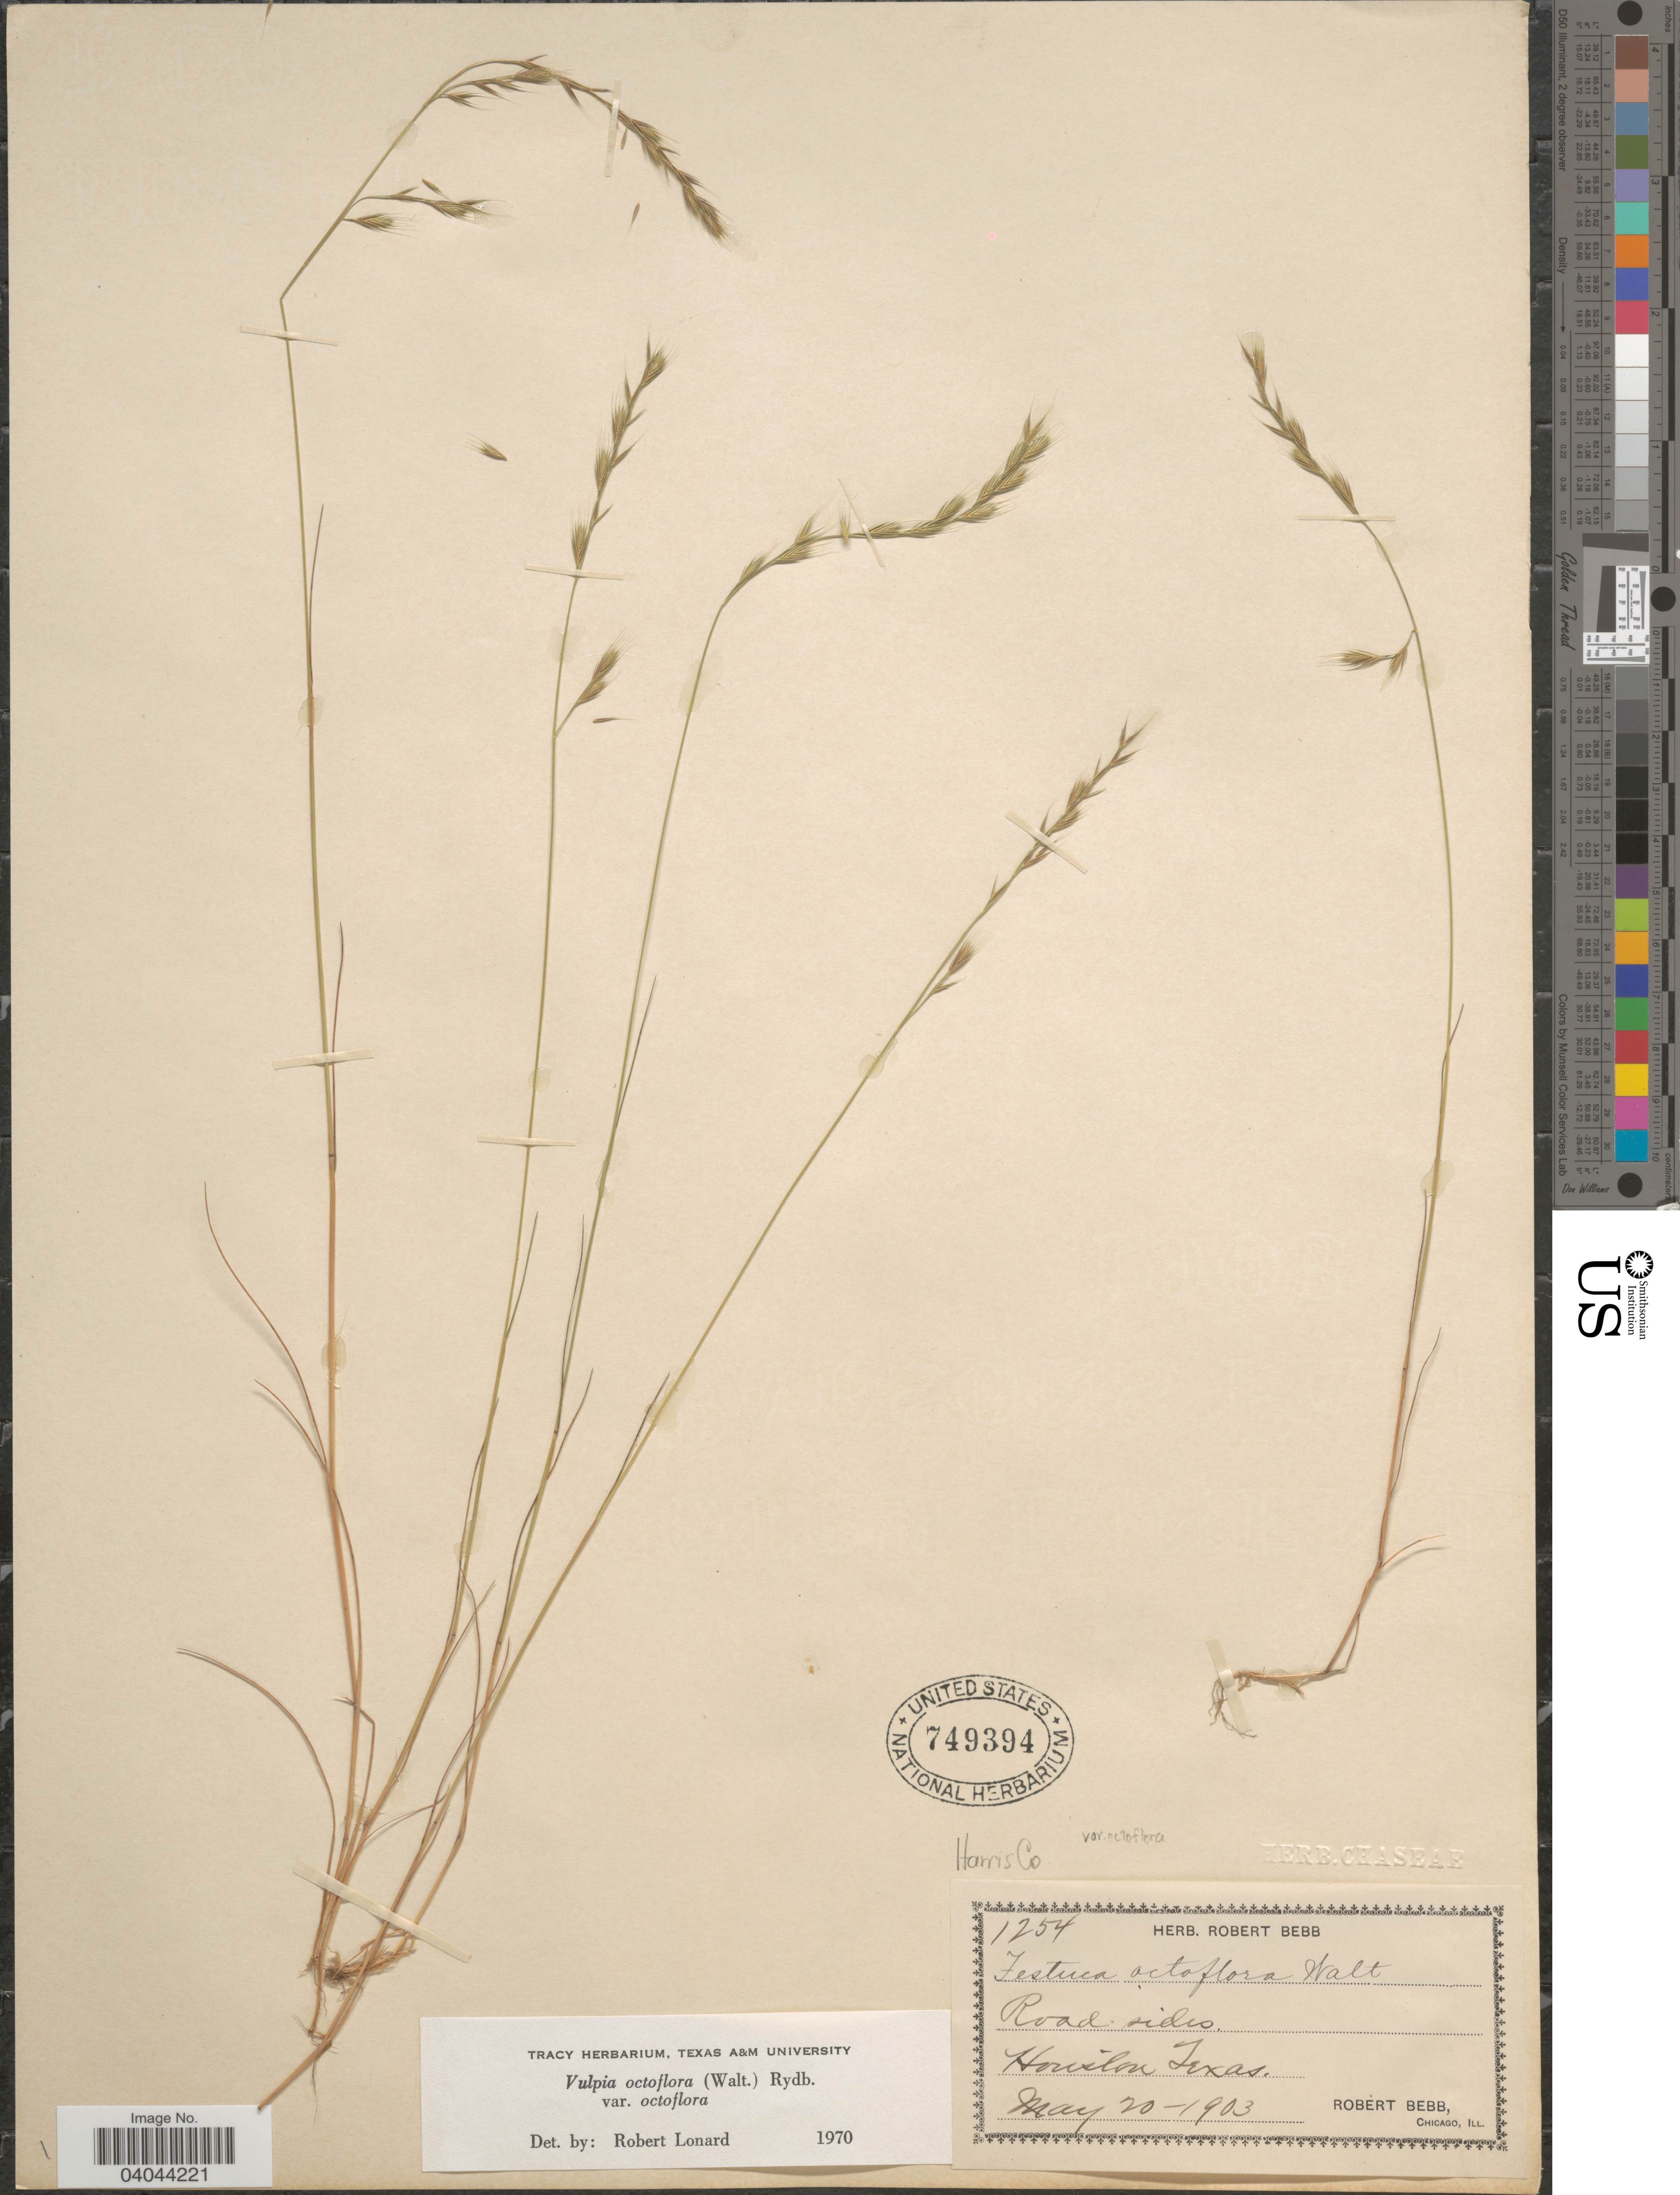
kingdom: Plantae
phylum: Tracheophyta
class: Liliopsida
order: Poales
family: Poaceae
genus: Festuca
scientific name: Festuca octoflora var. octoflora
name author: Walter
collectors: R. Bebb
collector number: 1254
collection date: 1903-05-20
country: United States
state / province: Texas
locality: Harris Co. Houston.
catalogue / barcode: US 749394